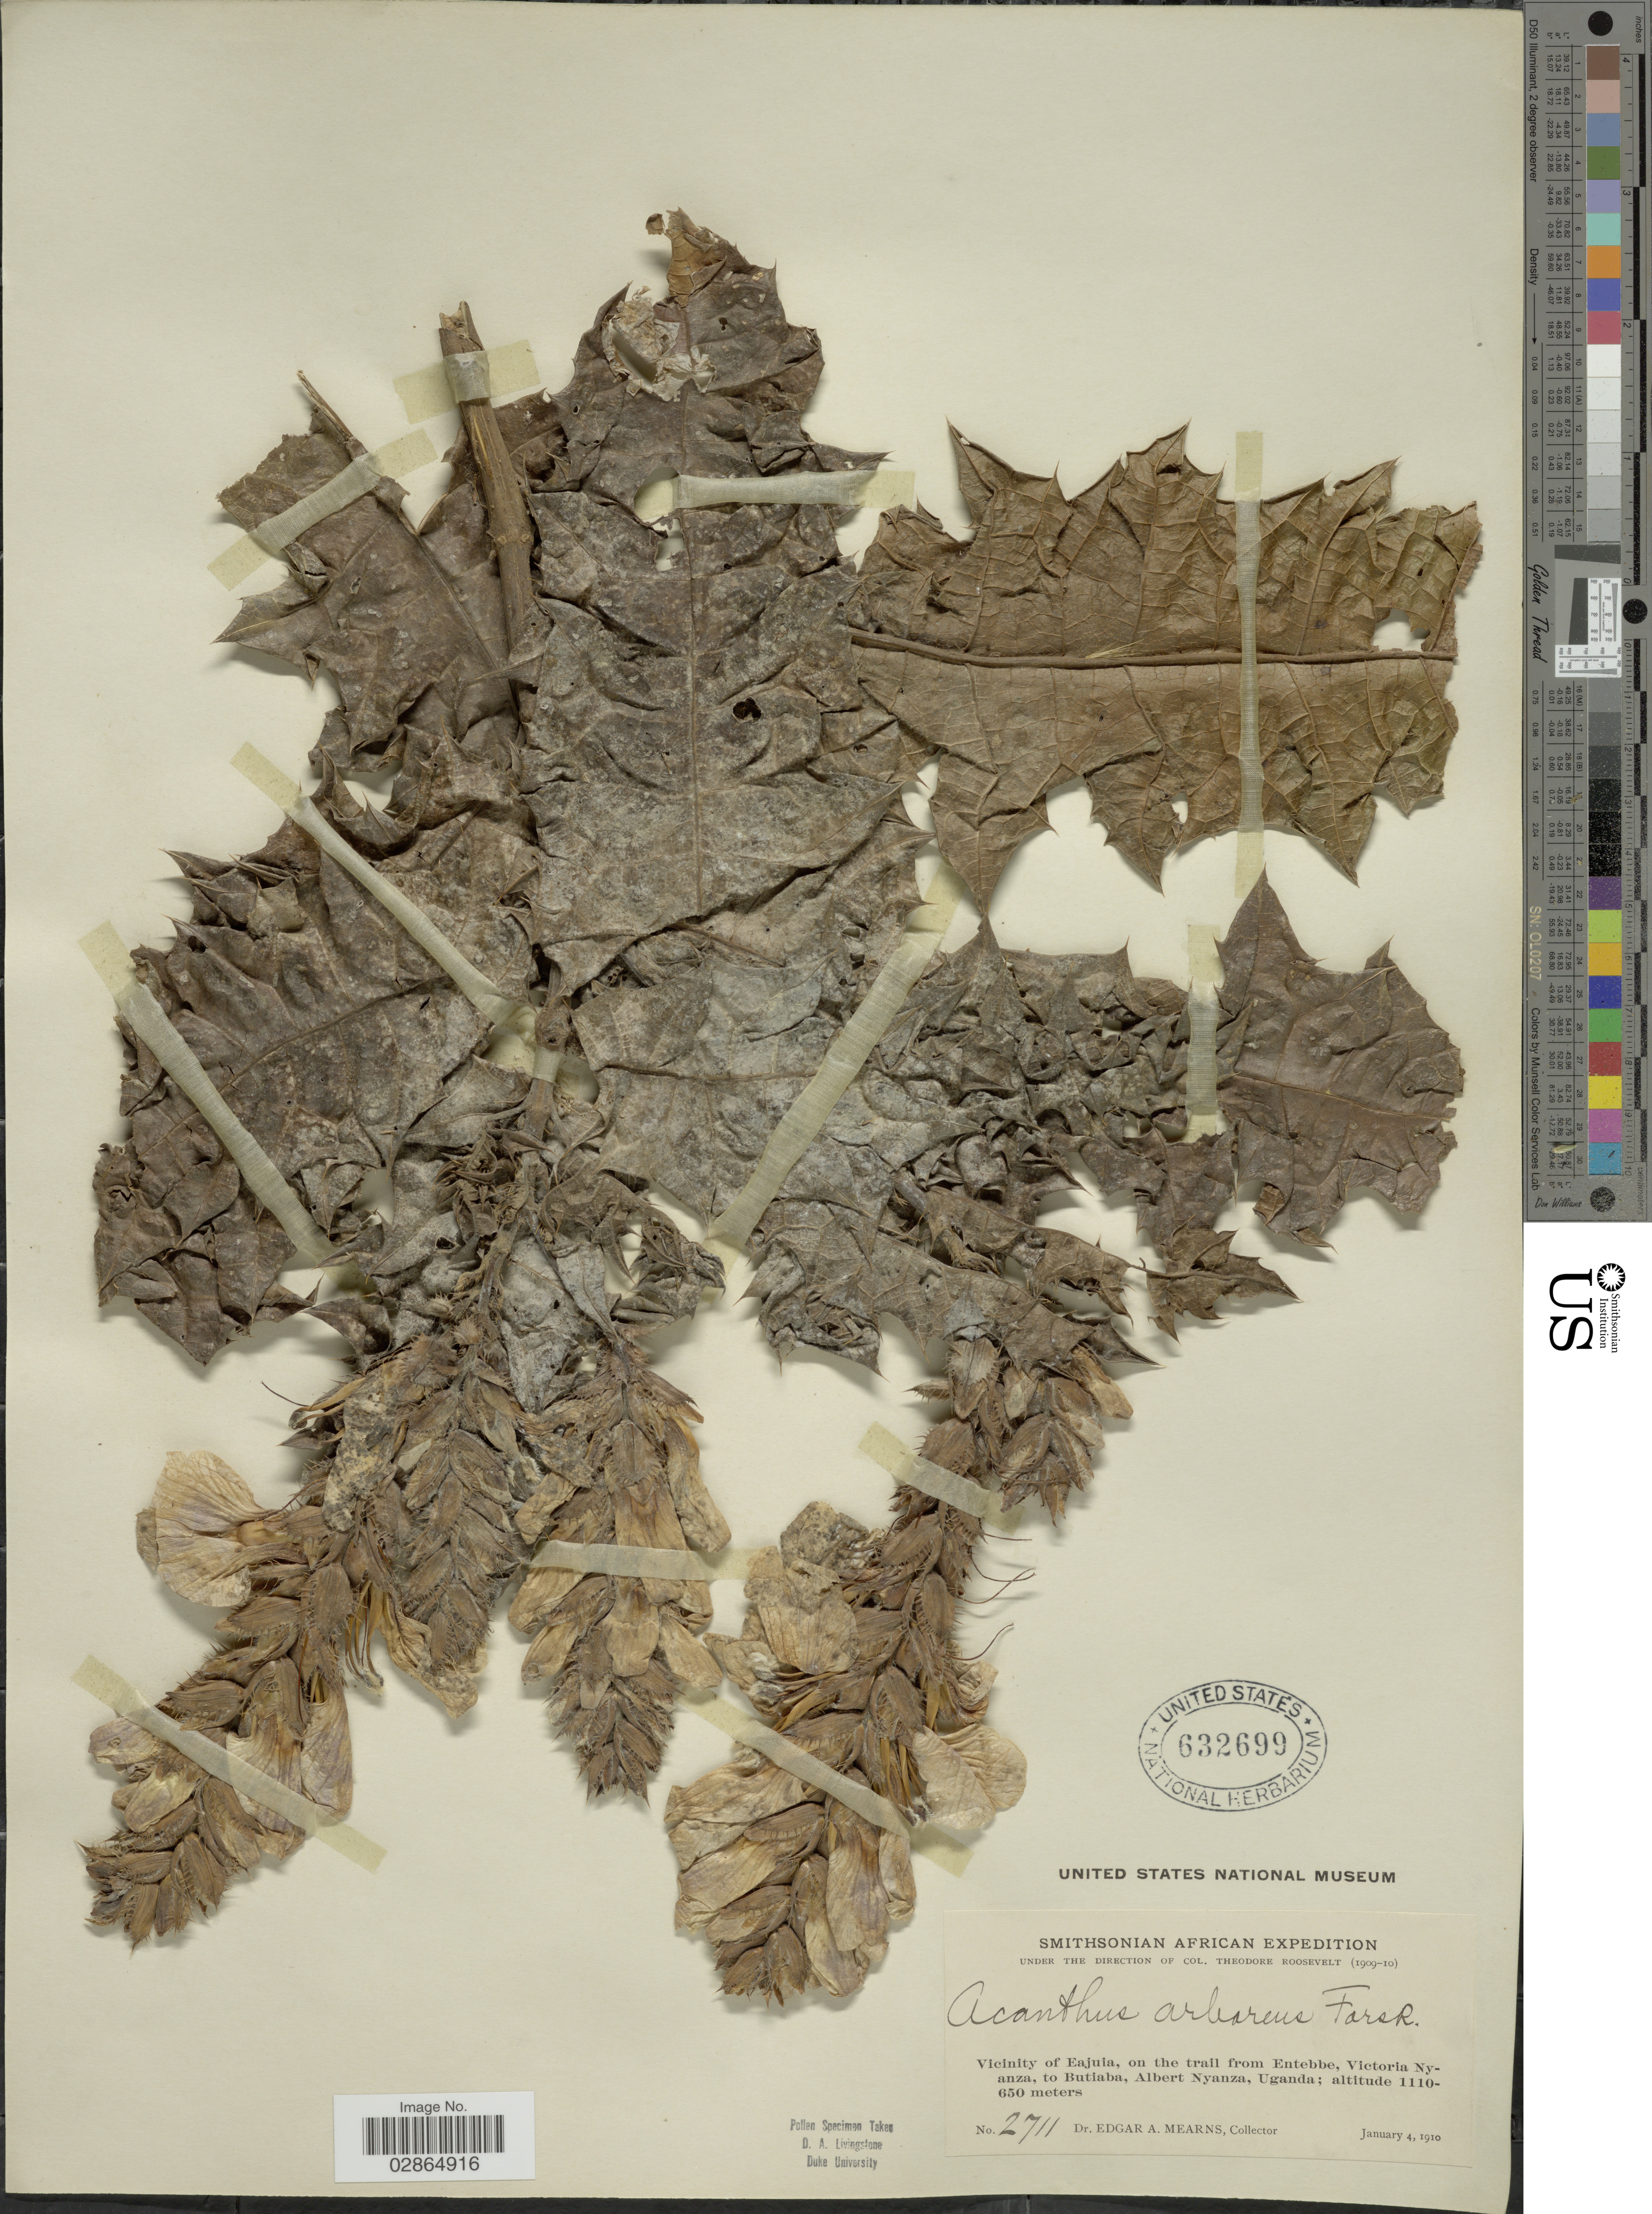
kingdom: Plantae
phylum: Tracheophyta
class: Magnoliopsida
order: Lamiales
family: Acanthaceae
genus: Acanthus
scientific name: Acanthus arboreus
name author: Forssk.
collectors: E. A. Mearns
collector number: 2711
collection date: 1910-01-04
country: Uganda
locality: Vicinity of Eajuia, on trail from Entebbe, Victoria Nyanza, to Butiaba, Albert Nyanza.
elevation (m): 650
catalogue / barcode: US 632699